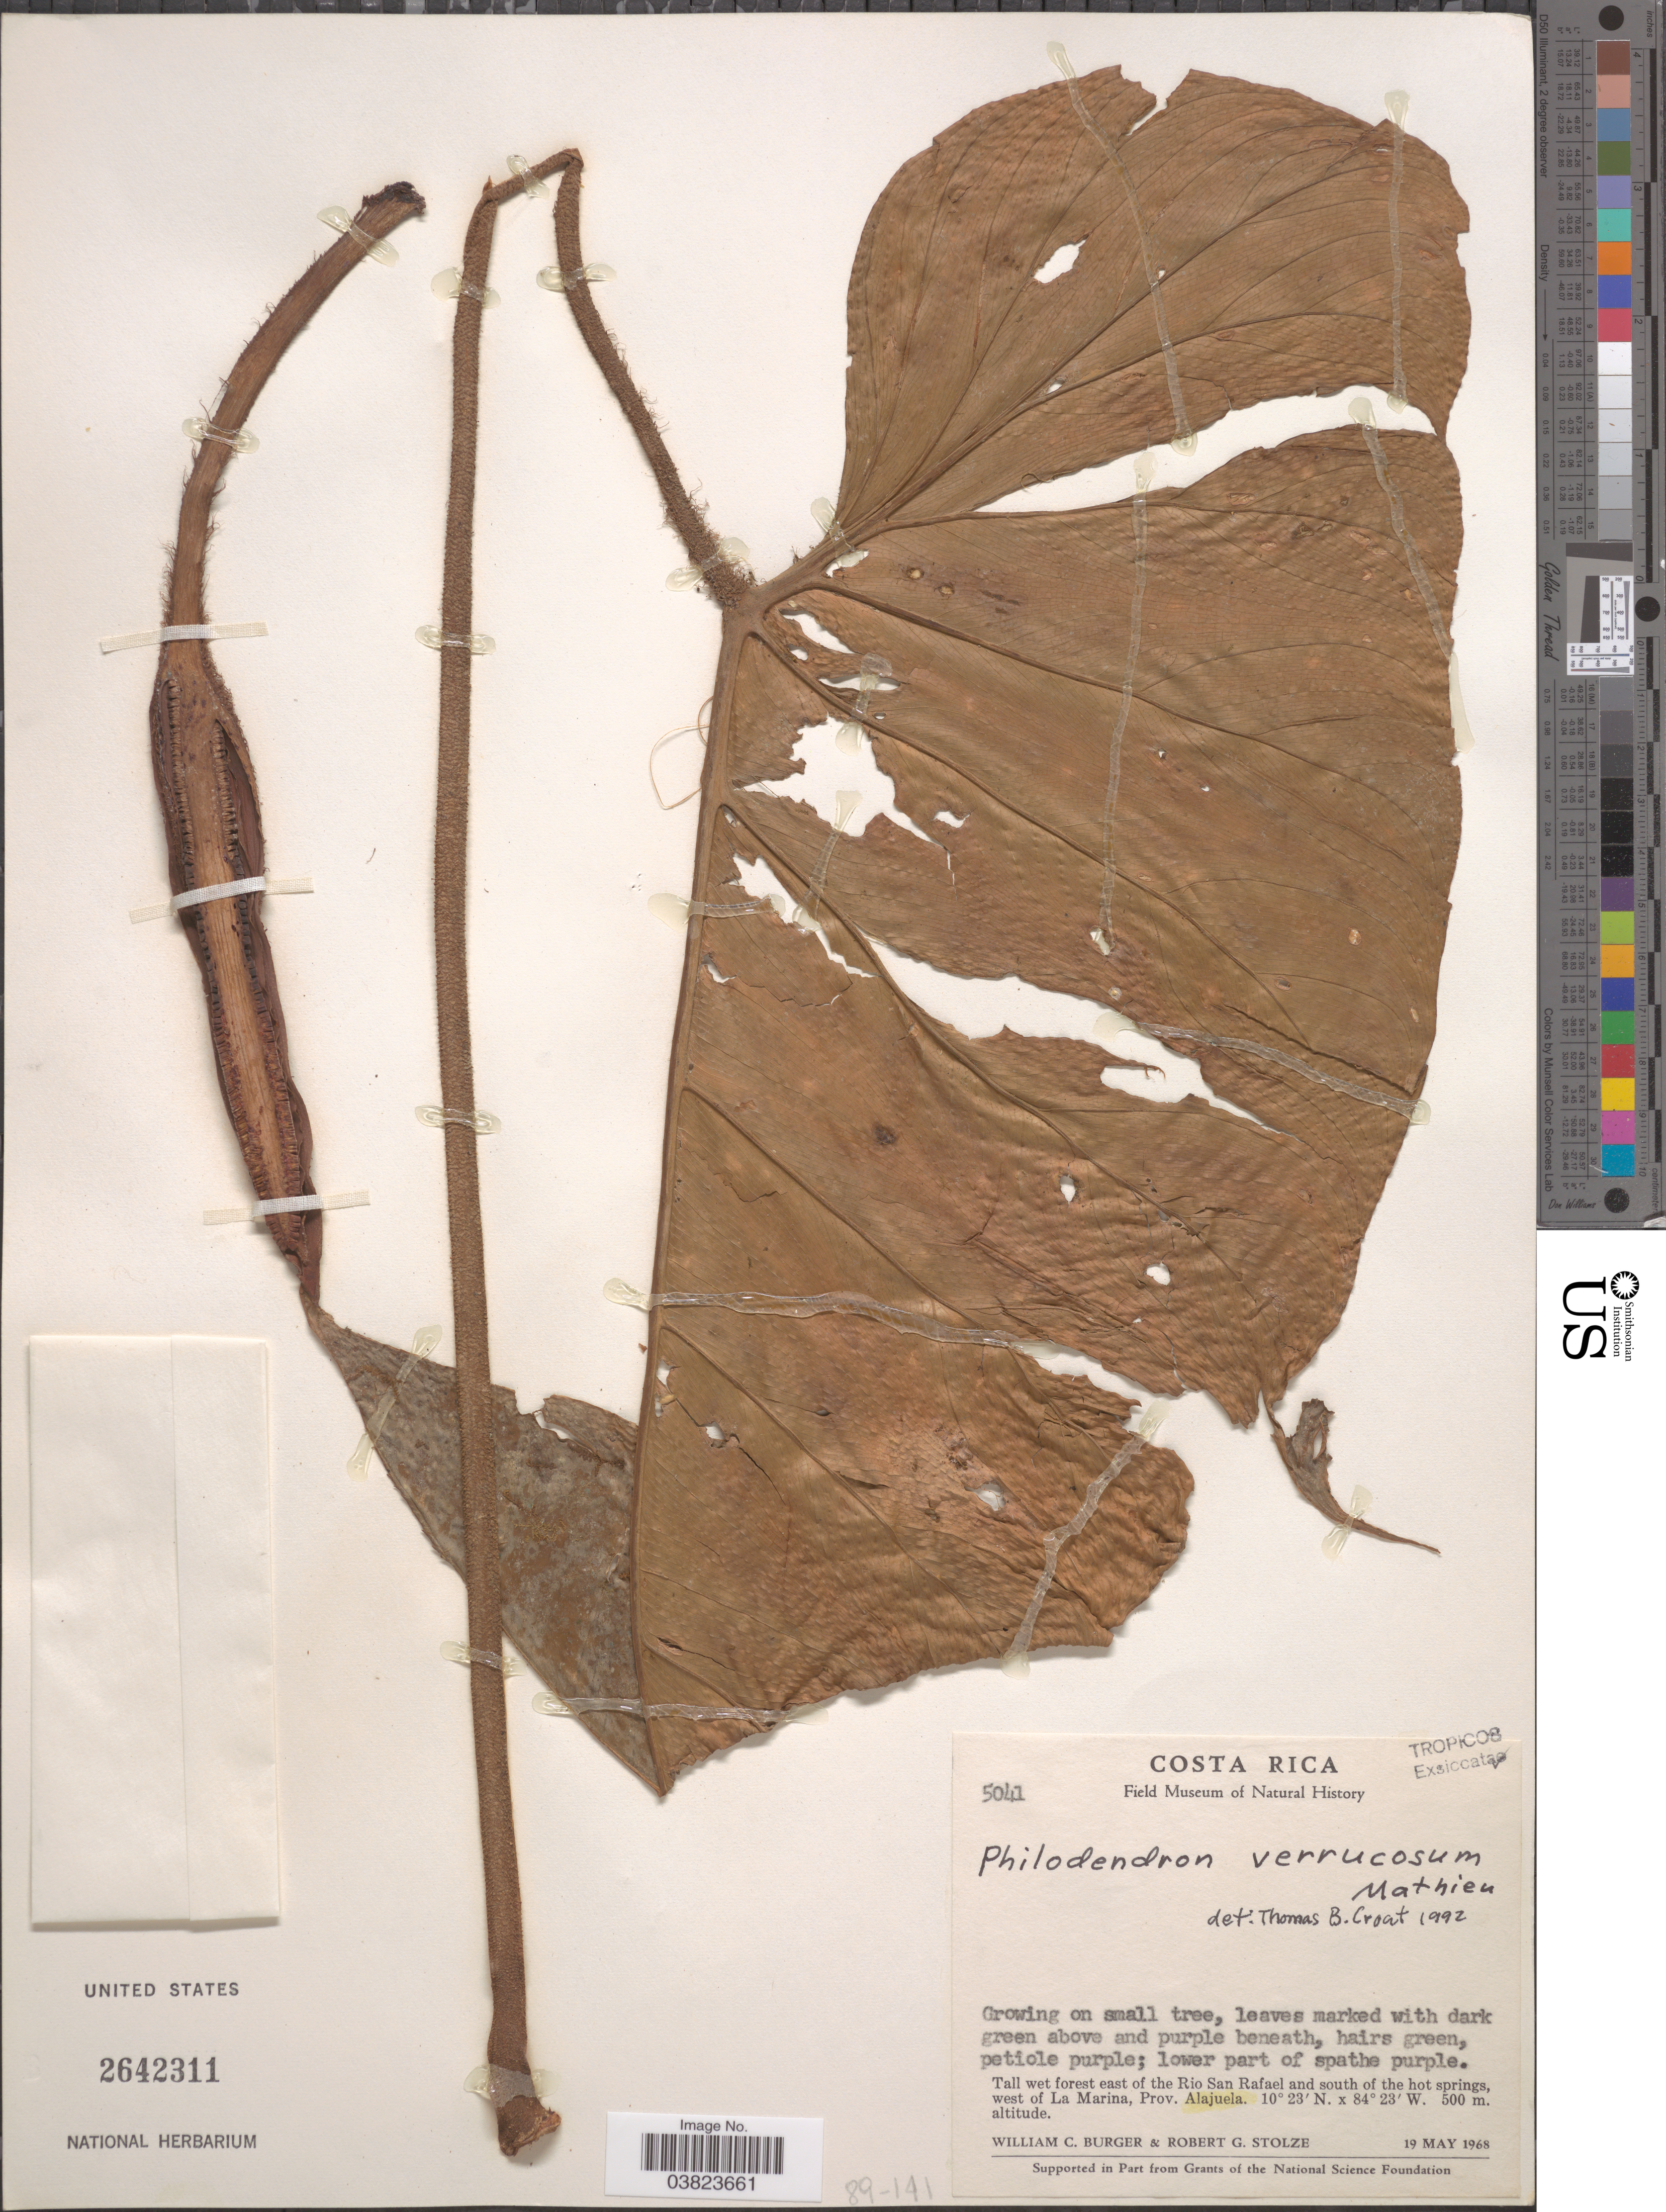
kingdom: Plantae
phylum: Tracheophyta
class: Liliopsida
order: Alismatales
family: Araceae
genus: Philodendron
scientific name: Philodendron verrucosum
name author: L. Mathieu ex Schott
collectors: W. Burger & R. G. Stolze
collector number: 5041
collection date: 1968-05-19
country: Costa Rica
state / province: Alajuela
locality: Tall wet forest east of Rio San Rafael and south of the hot springs, west of La Marina.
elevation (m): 500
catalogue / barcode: US 2642311